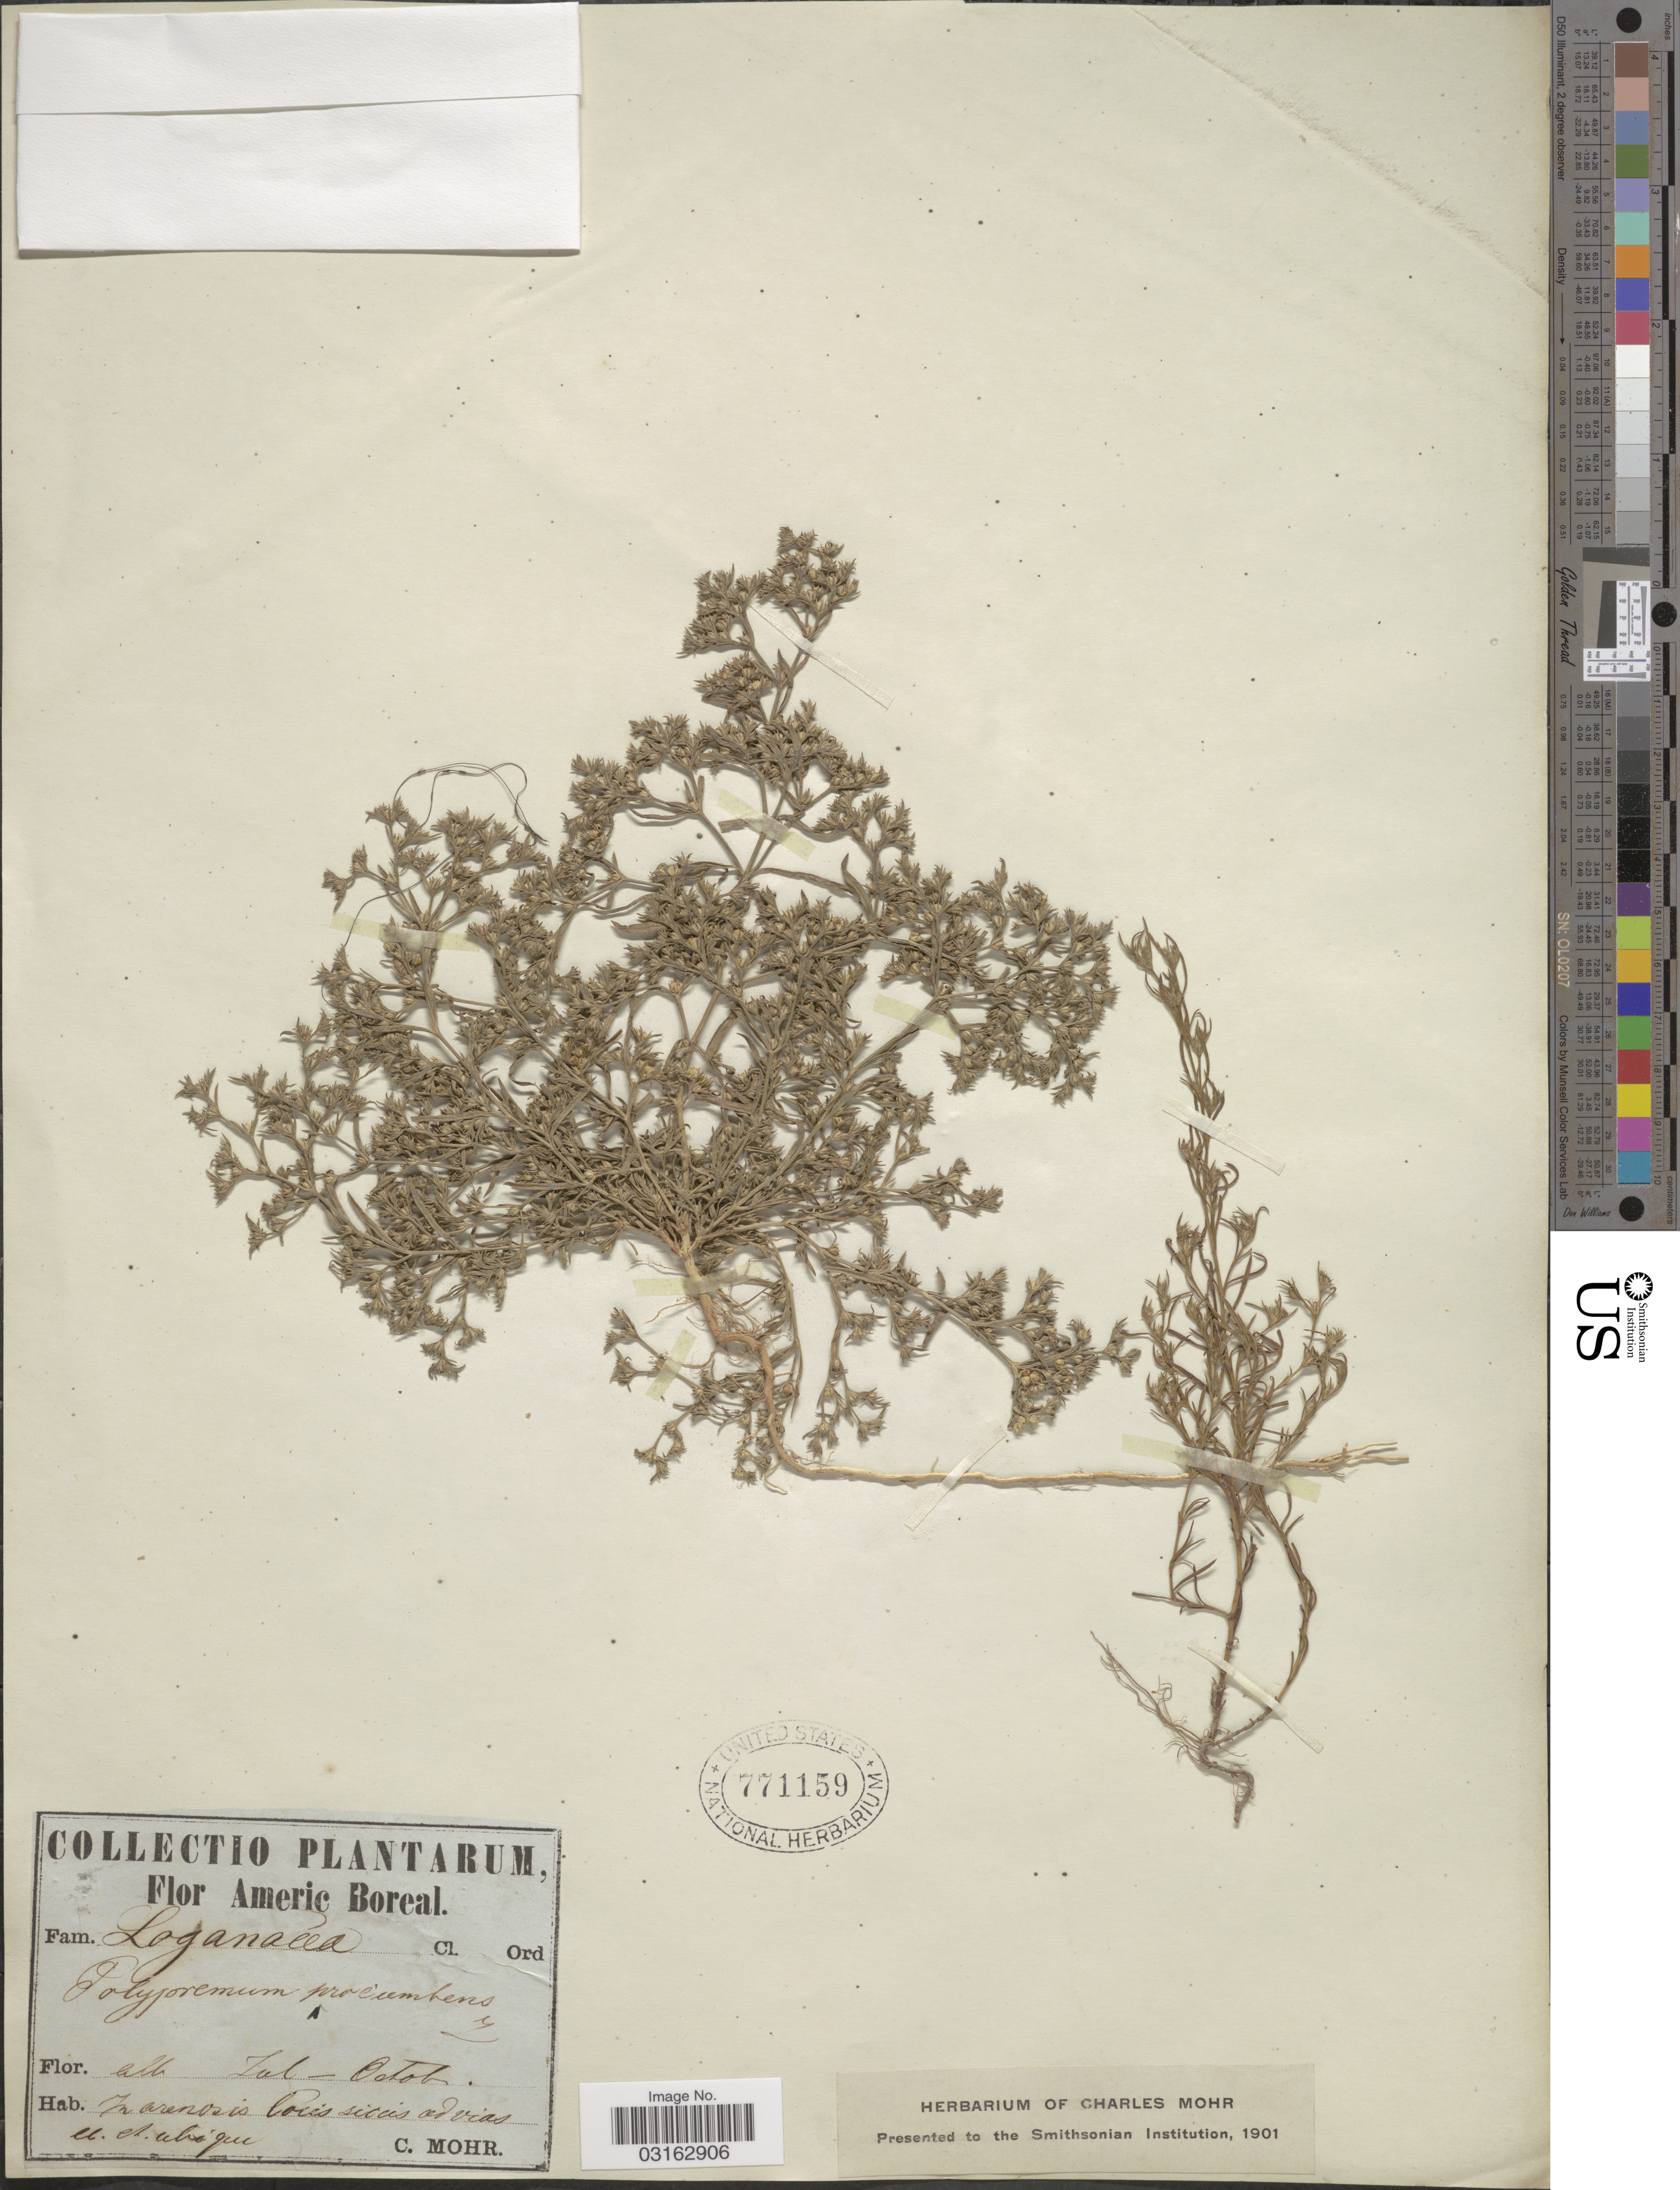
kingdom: Plantae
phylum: Tracheophyta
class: Magnoliopsida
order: Lamiales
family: Tetrachondraceae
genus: Polypremum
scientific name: Polypremum procumbens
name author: L.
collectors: C. T. Mohr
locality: Americ Boreal, In arenosis locis siccis ad vias U. [interpreted] et. abique [interpreted].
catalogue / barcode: US 771159